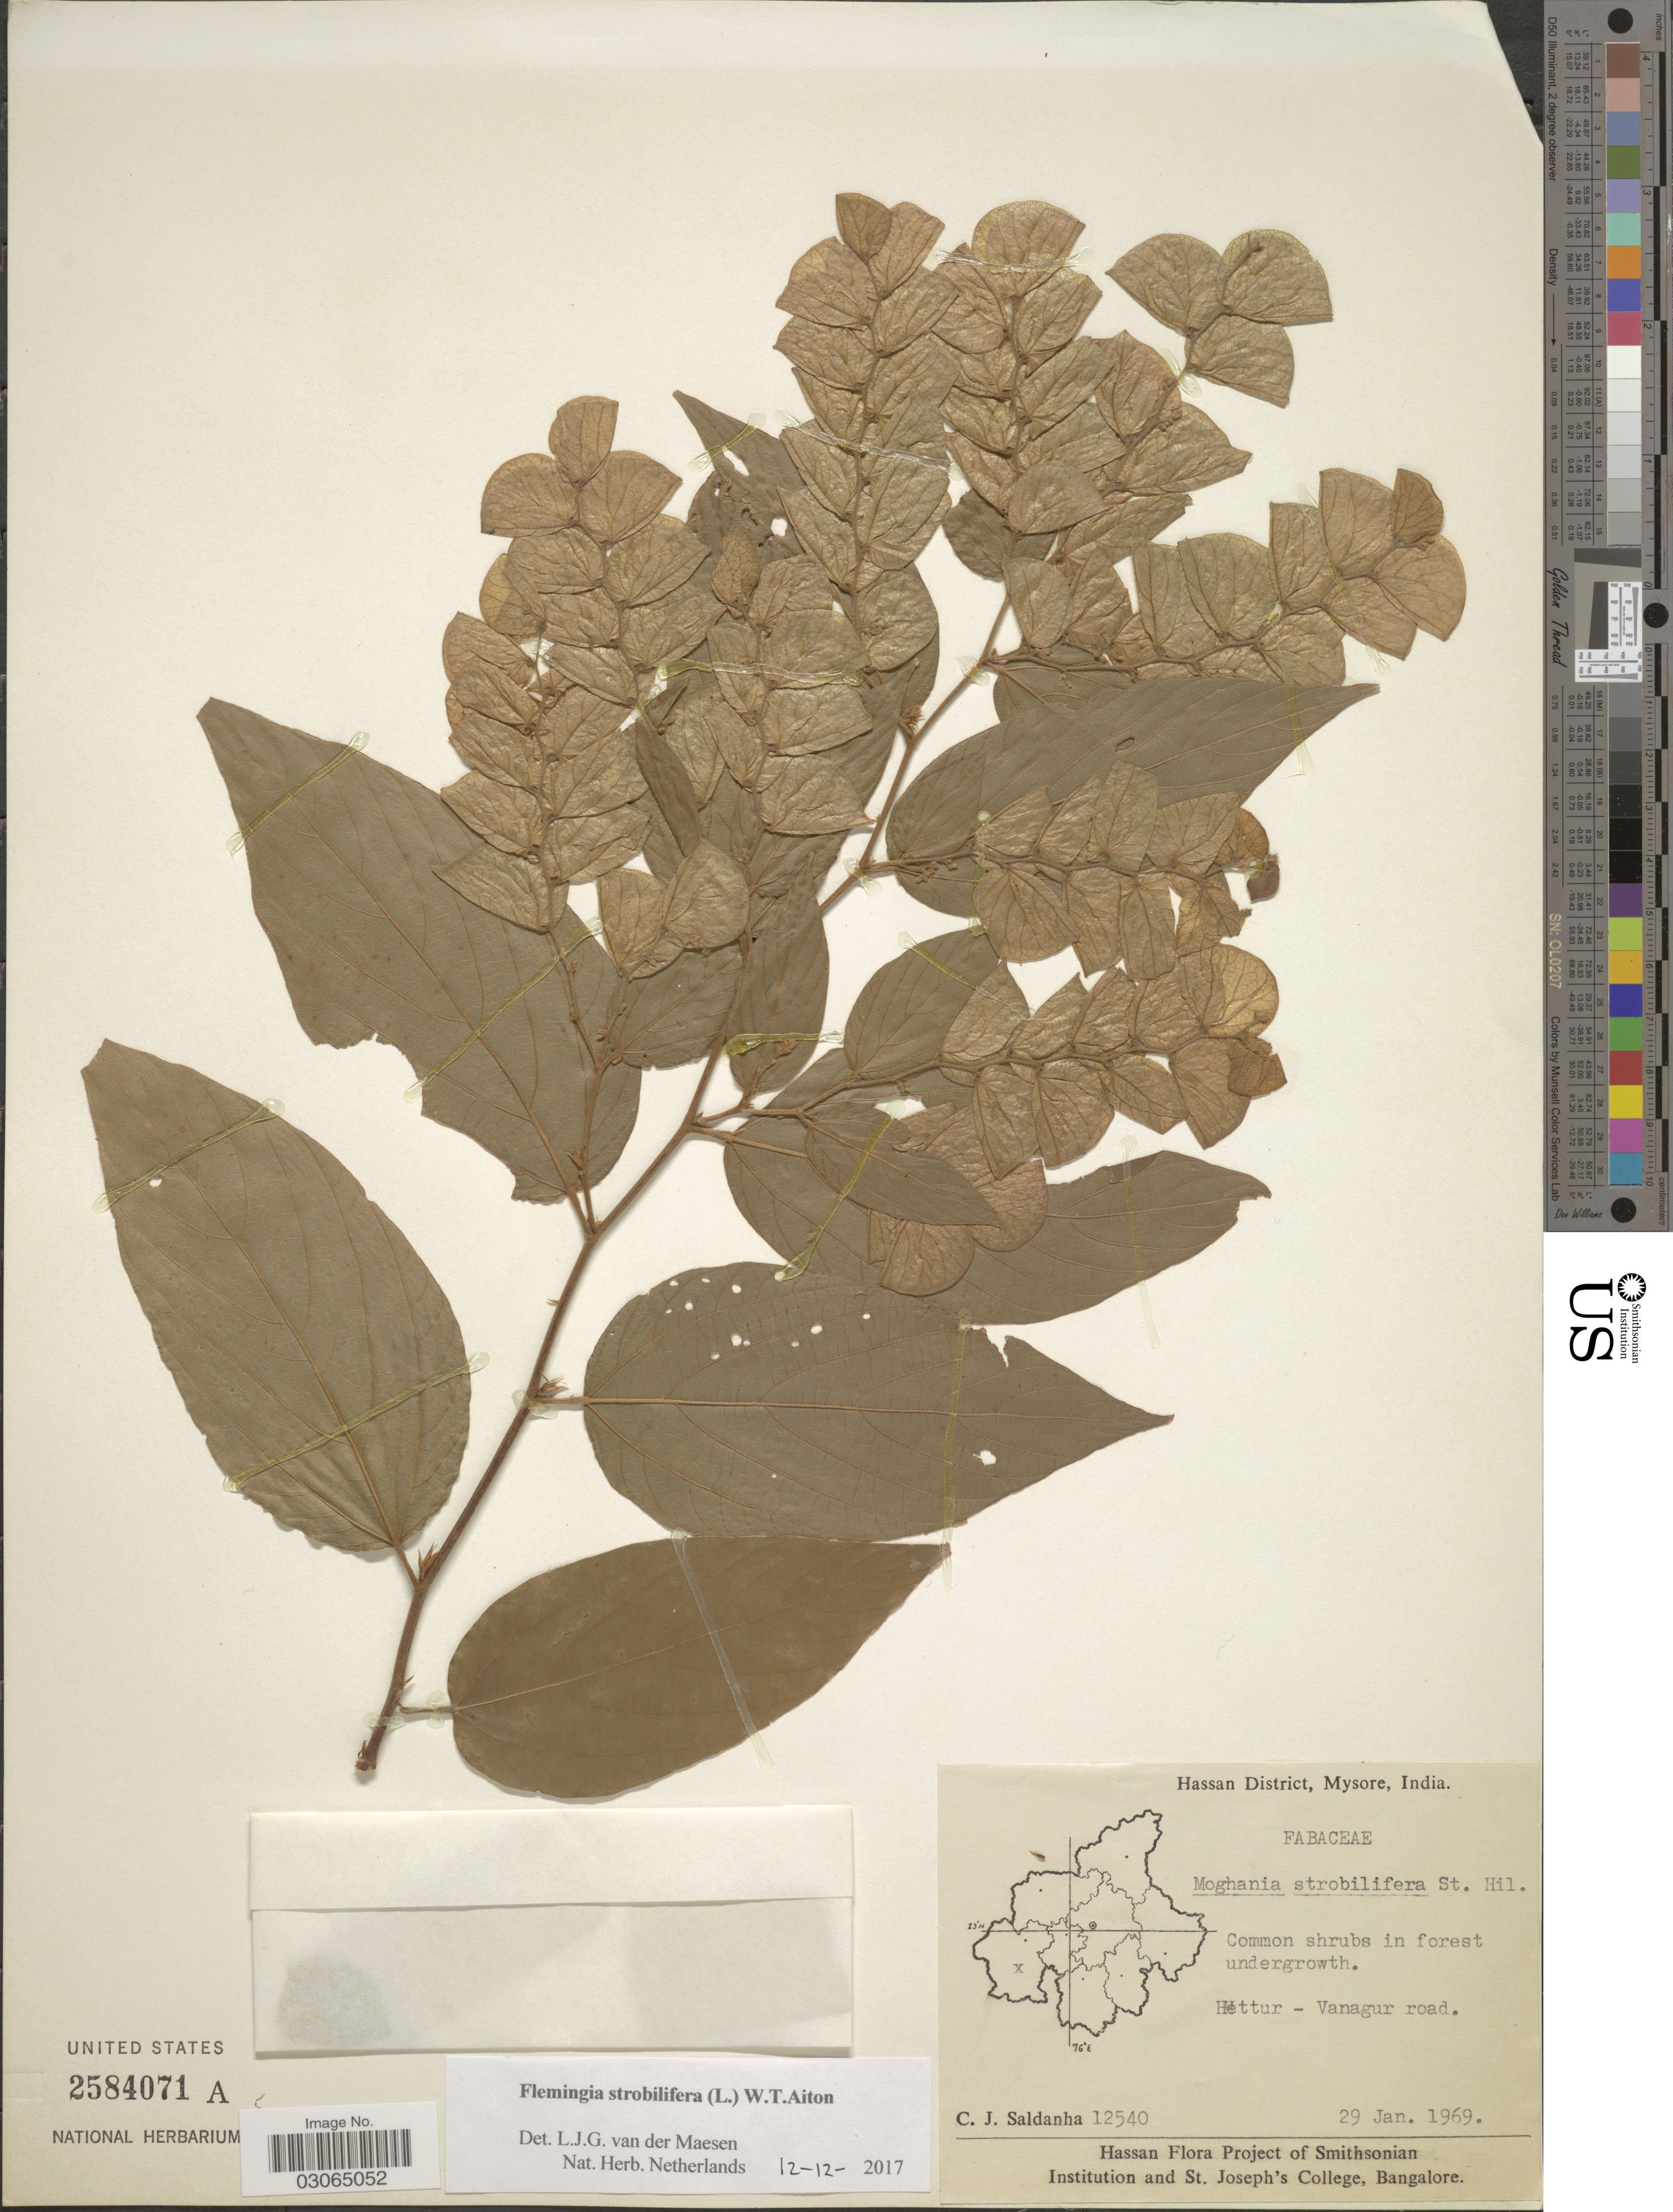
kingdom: Plantae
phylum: Tracheophyta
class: Magnoliopsida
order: Fabales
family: Fabaceae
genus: Flemingia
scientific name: Flemingia strobilifera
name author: (L.) W.T. Aiton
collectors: C. J. Saldanha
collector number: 12540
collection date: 1969-01-29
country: India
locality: Hettur - Vanagur road.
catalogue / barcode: US 2584071A